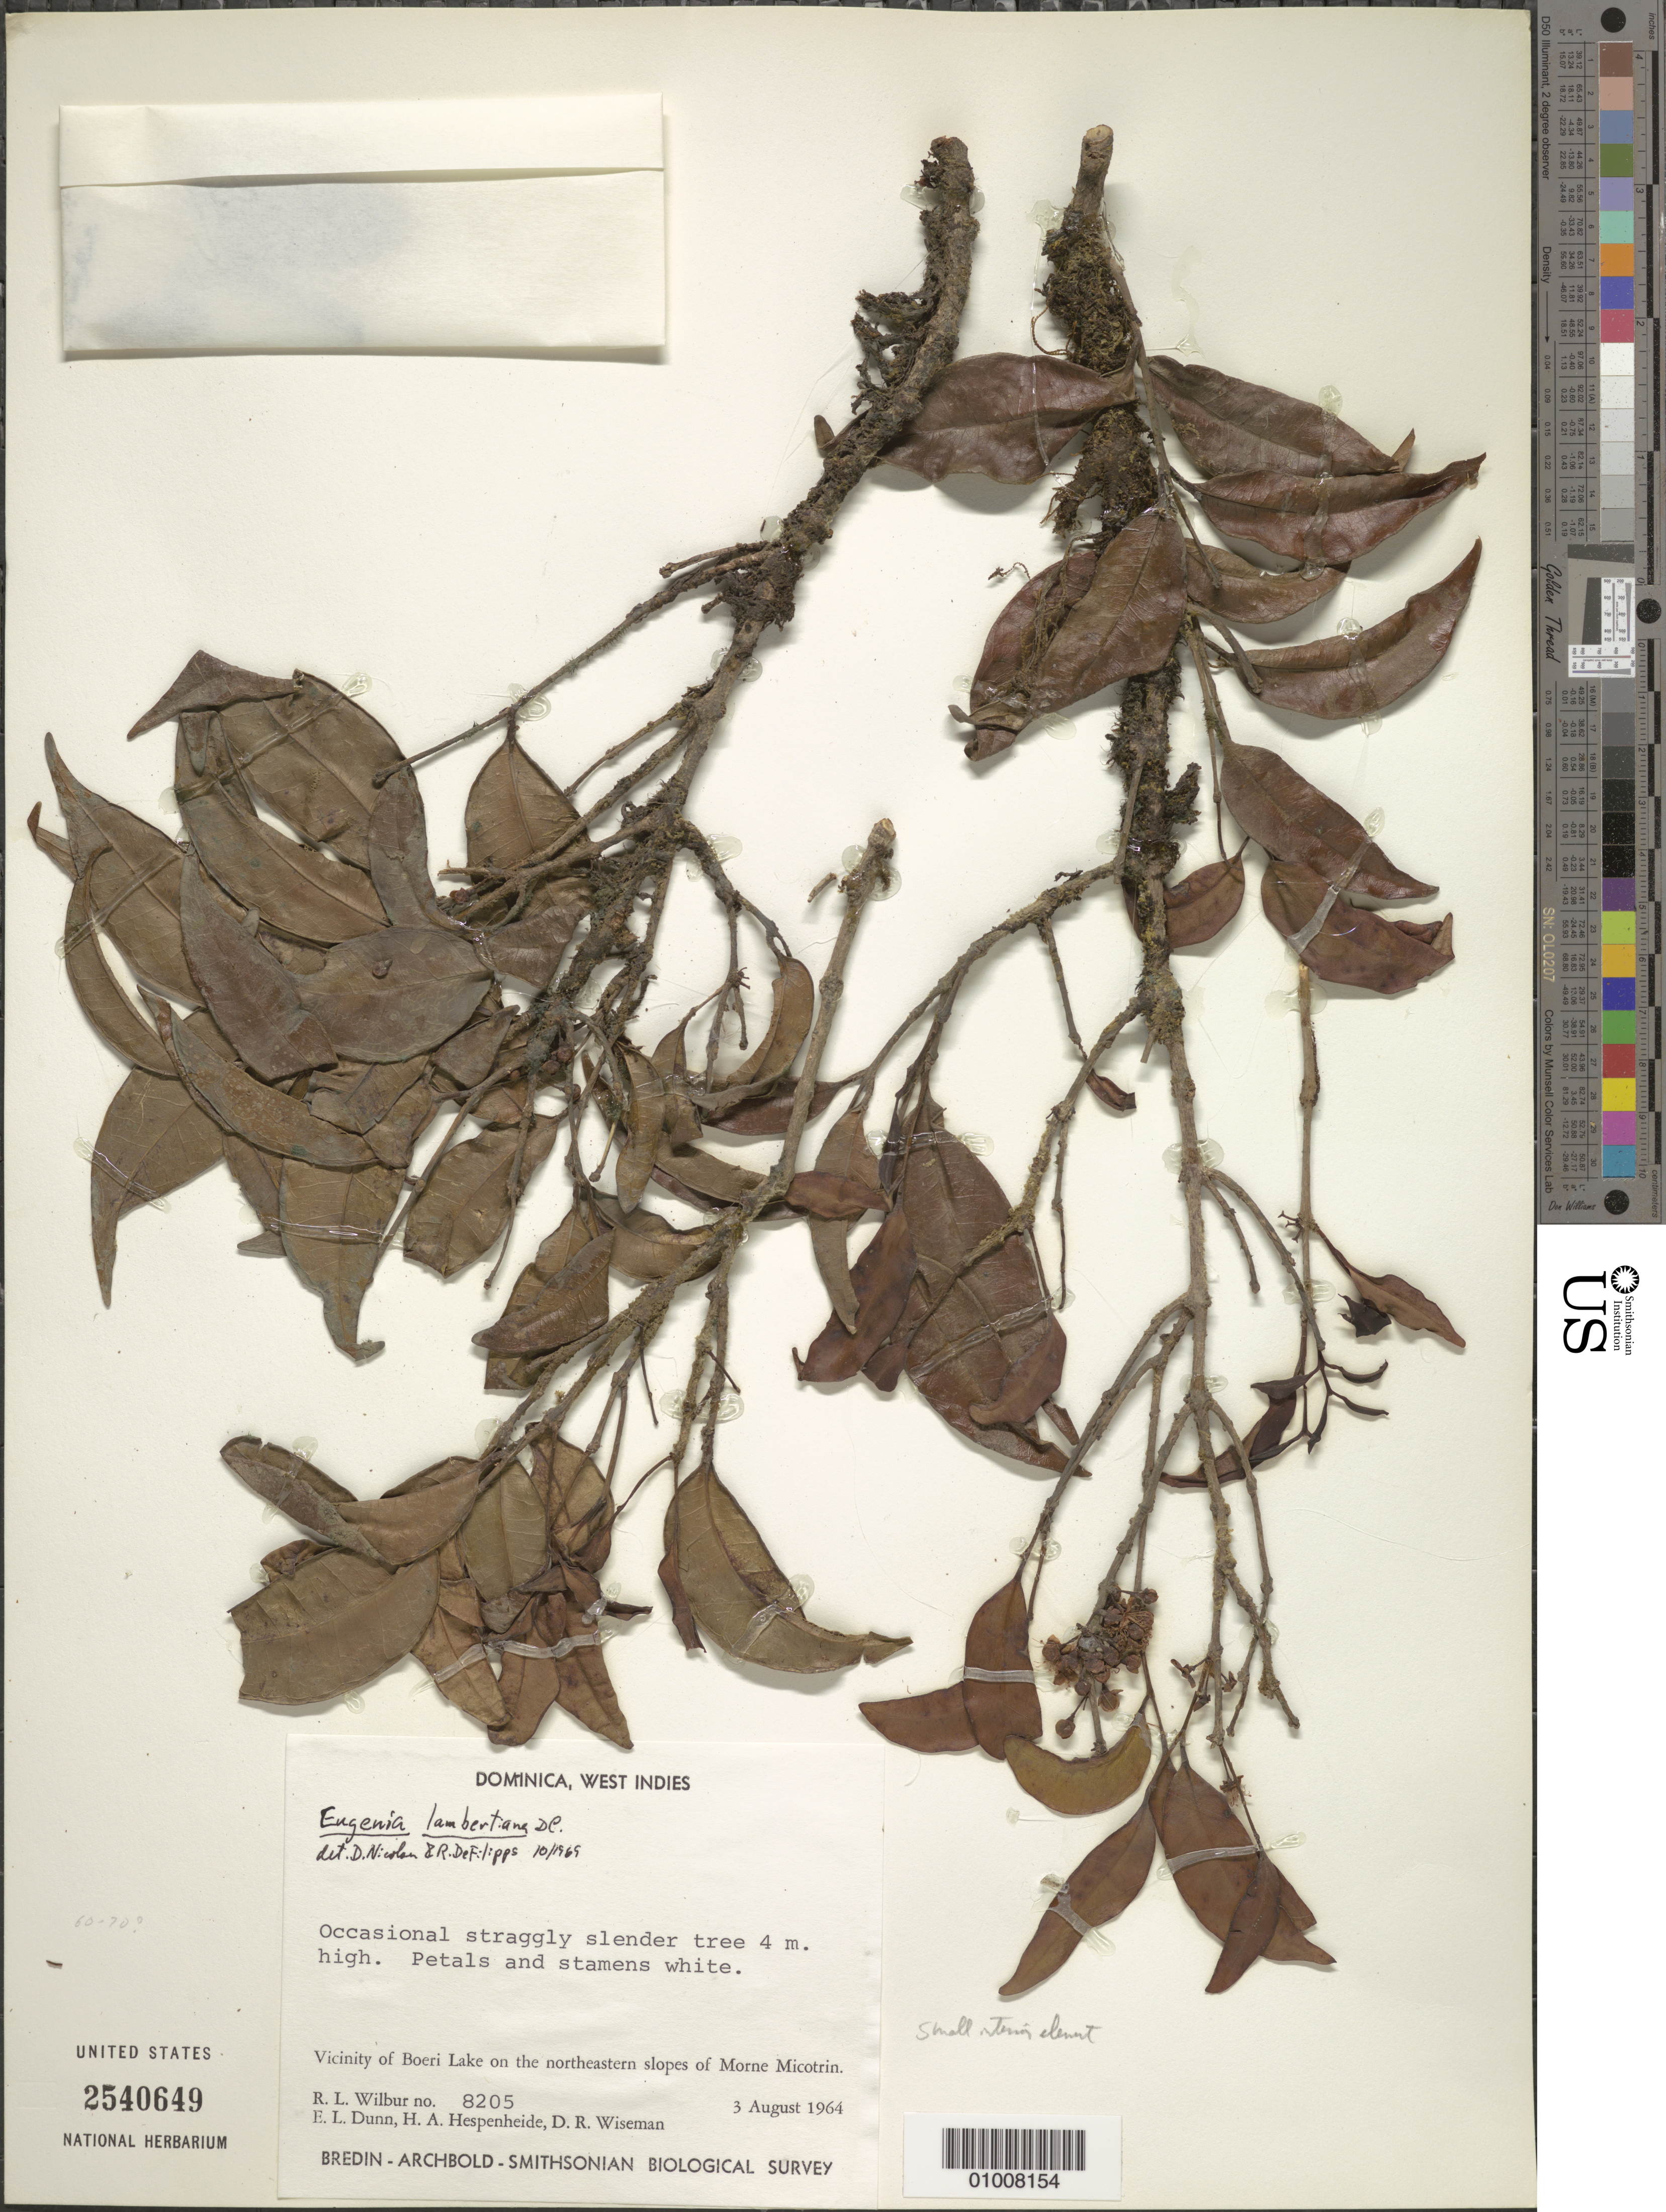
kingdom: Plantae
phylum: Tracheophyta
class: Magnoliopsida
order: Myrtales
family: Myrtaceae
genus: Eugenia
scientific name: Eugenia lambertiana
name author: DC.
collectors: R. L. Wilbur, E. Dunn, H. A. Hespenheide & D. R. Wiseman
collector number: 8205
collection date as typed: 03 Aug 1964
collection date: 1964-08-03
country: Dominica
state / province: St. George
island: Dominica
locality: Vicinity of Boeri Lake on northeastern slopes of Morne Micotrin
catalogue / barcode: US 2540649